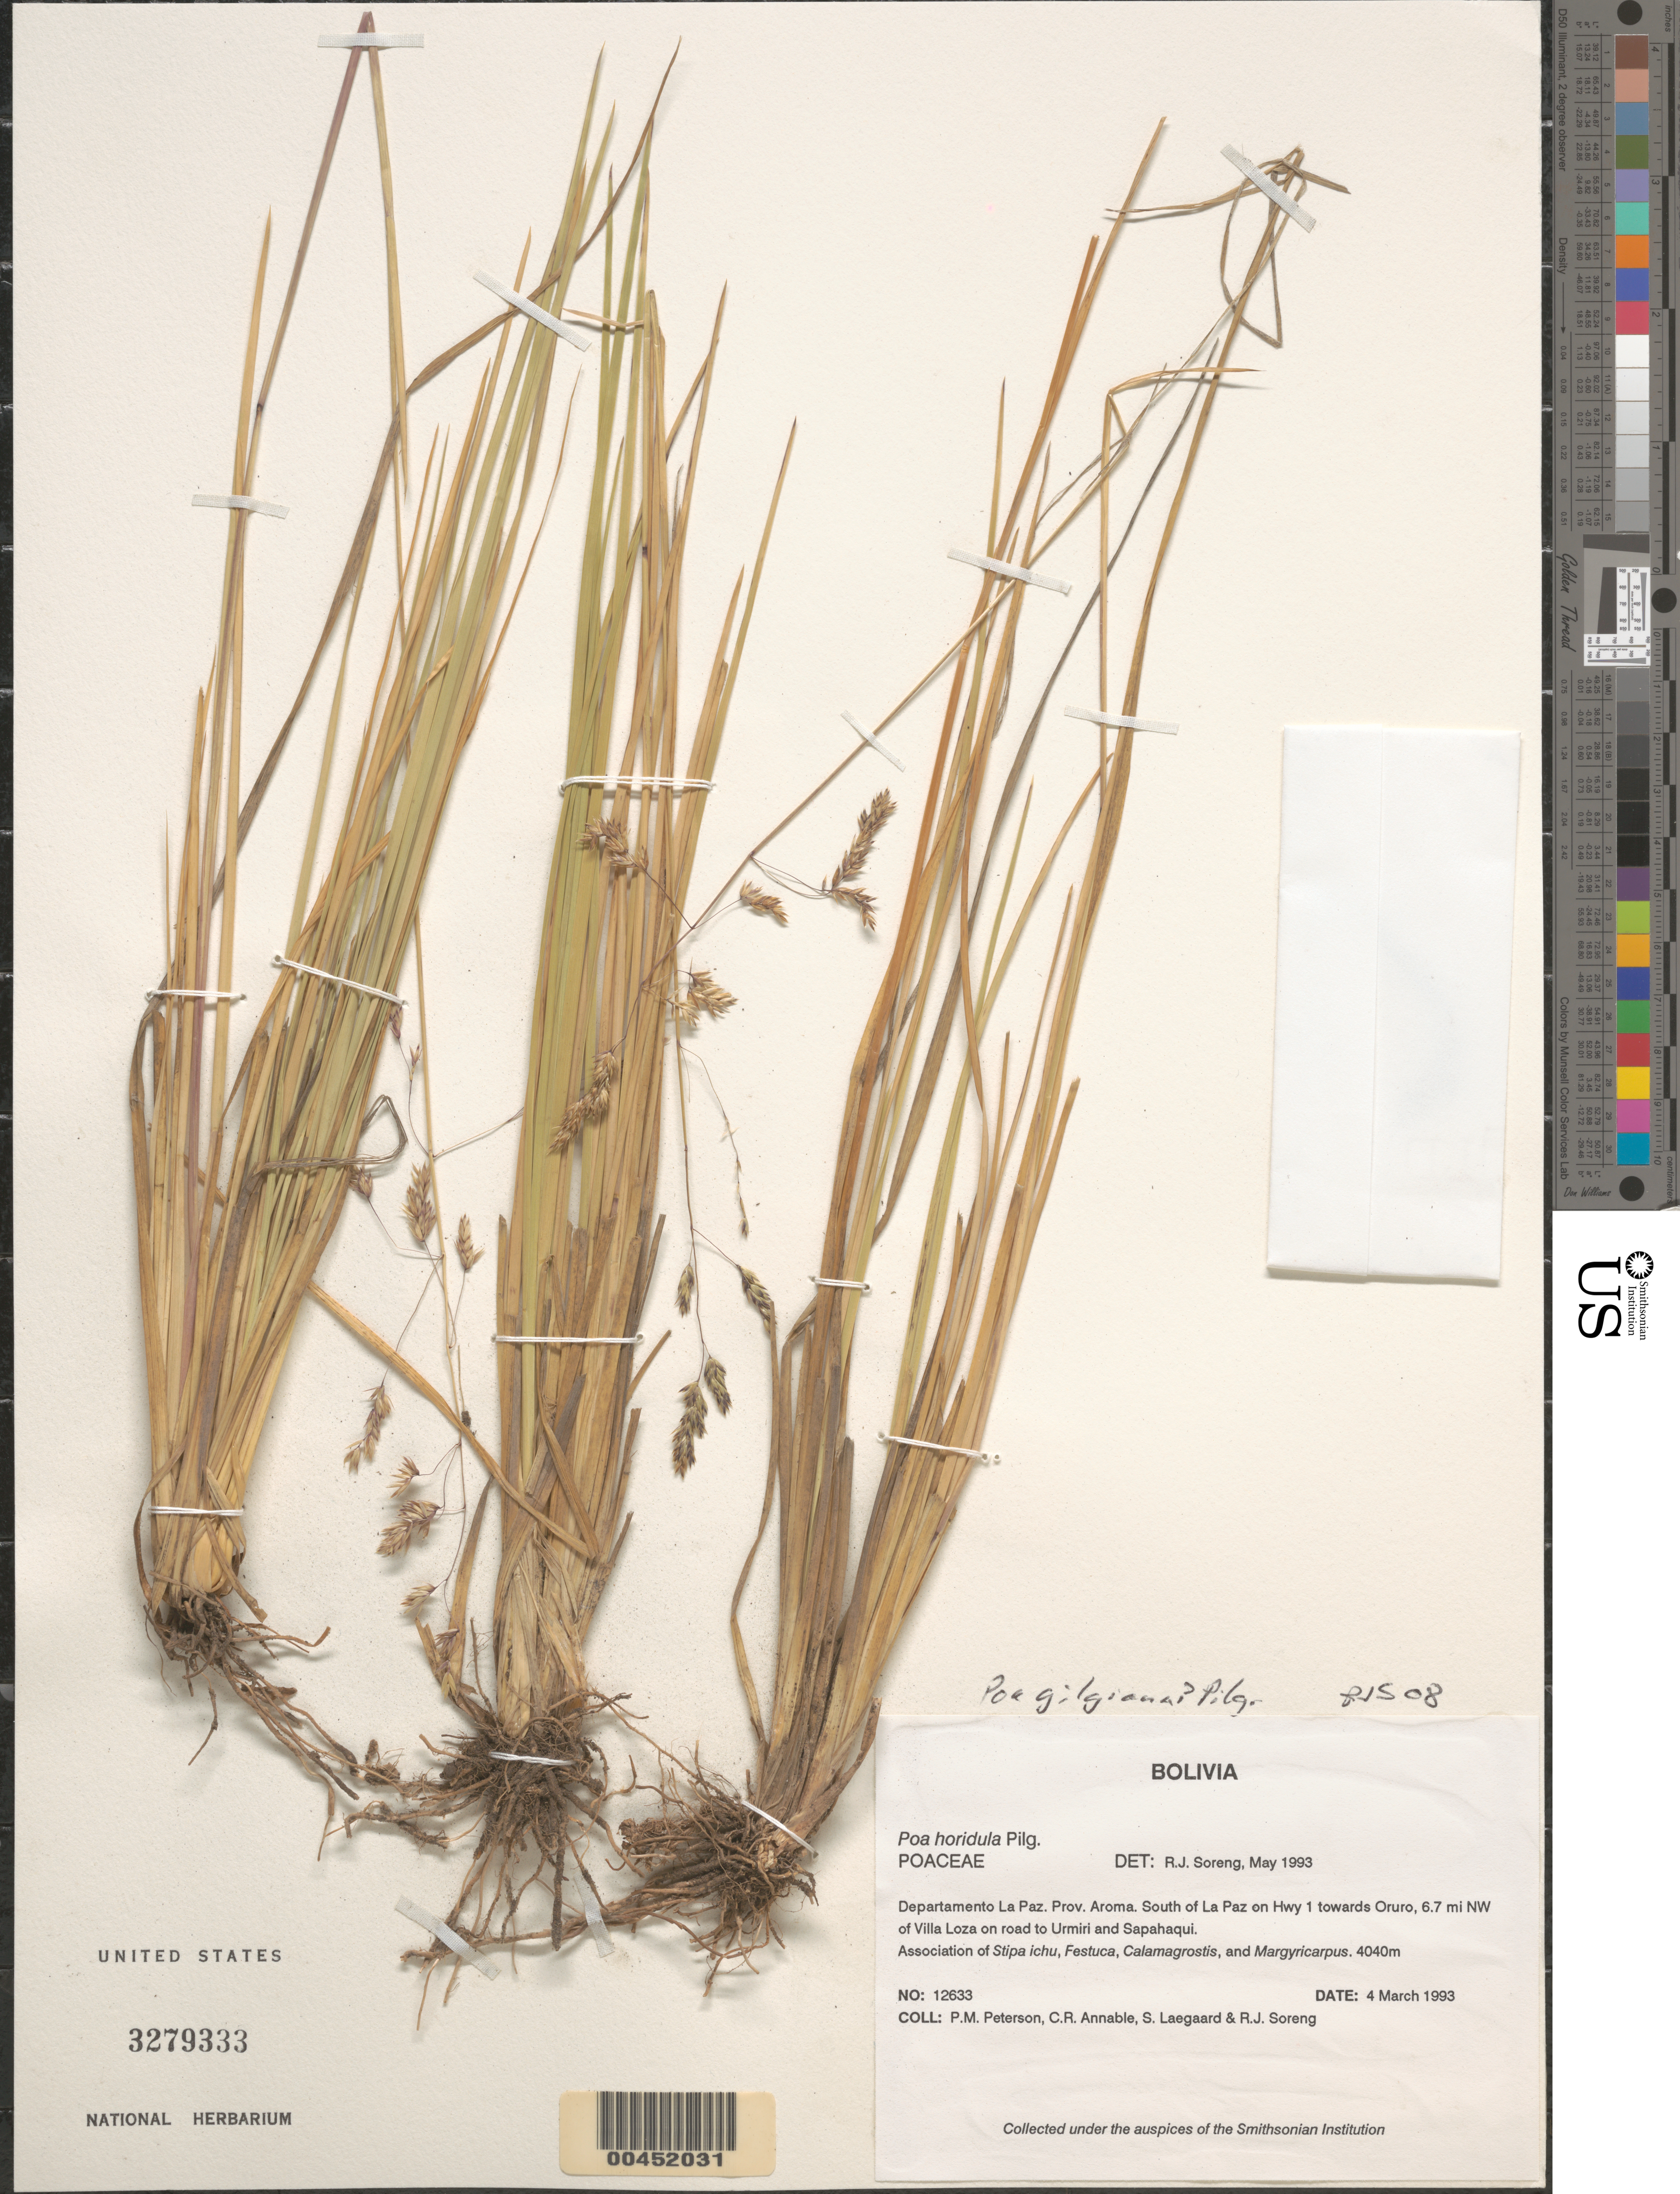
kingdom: Plantae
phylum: Tracheophyta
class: Liliopsida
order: Poales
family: Poaceae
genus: Poa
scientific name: Poa gilgiana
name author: Pilg.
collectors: P. M. Peterson, C. R. Annable, S. Lægaard & R. J. Soreng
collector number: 12633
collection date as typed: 04 Mar 1993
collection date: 1993-03-04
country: Bolivia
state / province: La Paz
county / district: Aroma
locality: South of La Paz on Hwy 1 towards Oruro, 6.7 mi NW of Villa Loza on road to Urmiri and Sapahaqui.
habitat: Association of Stipa ichu, Festuca, Calamagrostis, and Margyricarpus.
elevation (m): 4040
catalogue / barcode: US 3279333